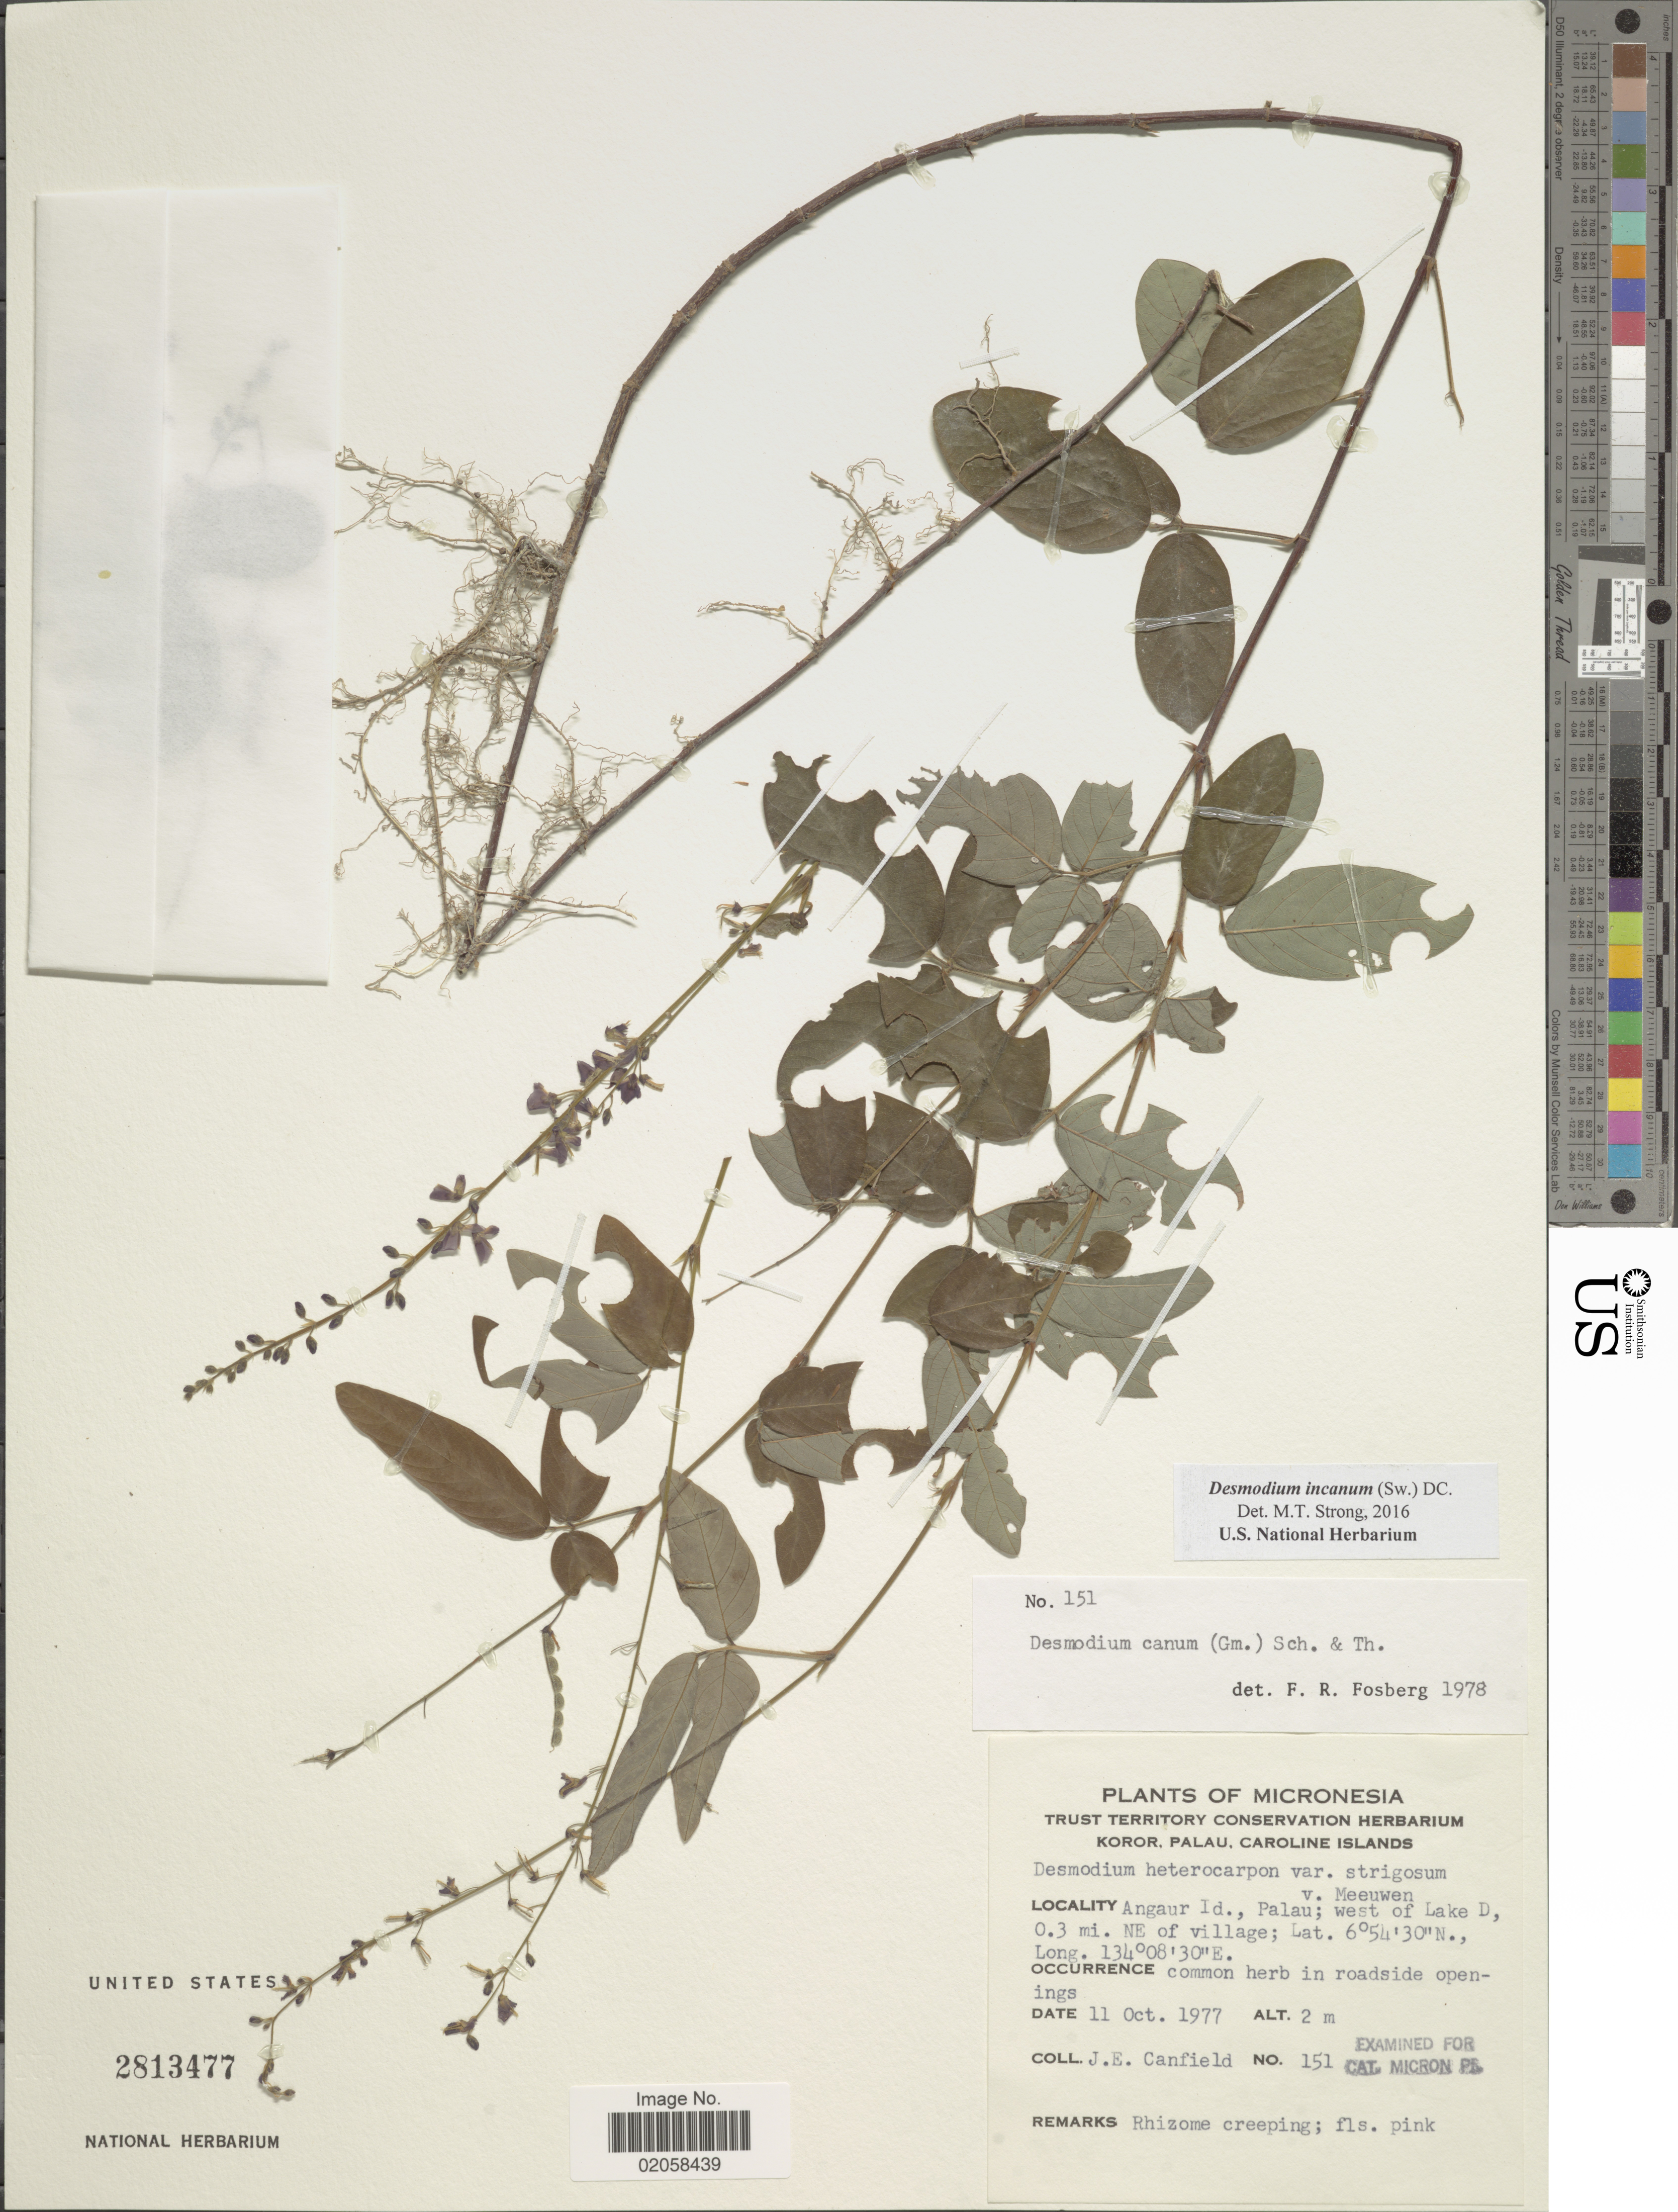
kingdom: Plantae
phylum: Tracheophyta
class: Magnoliopsida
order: Fabales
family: Fabaceae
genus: Desmodium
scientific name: Desmodium incanum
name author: (Sw.) DC.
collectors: J. E. Canfield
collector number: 151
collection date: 1977-10-11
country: Palau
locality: Micronesia, Angaur Id., Palau; west of Lake D, 0.3 mi. NE of village, common in roadside openings.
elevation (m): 2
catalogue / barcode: US 2813477